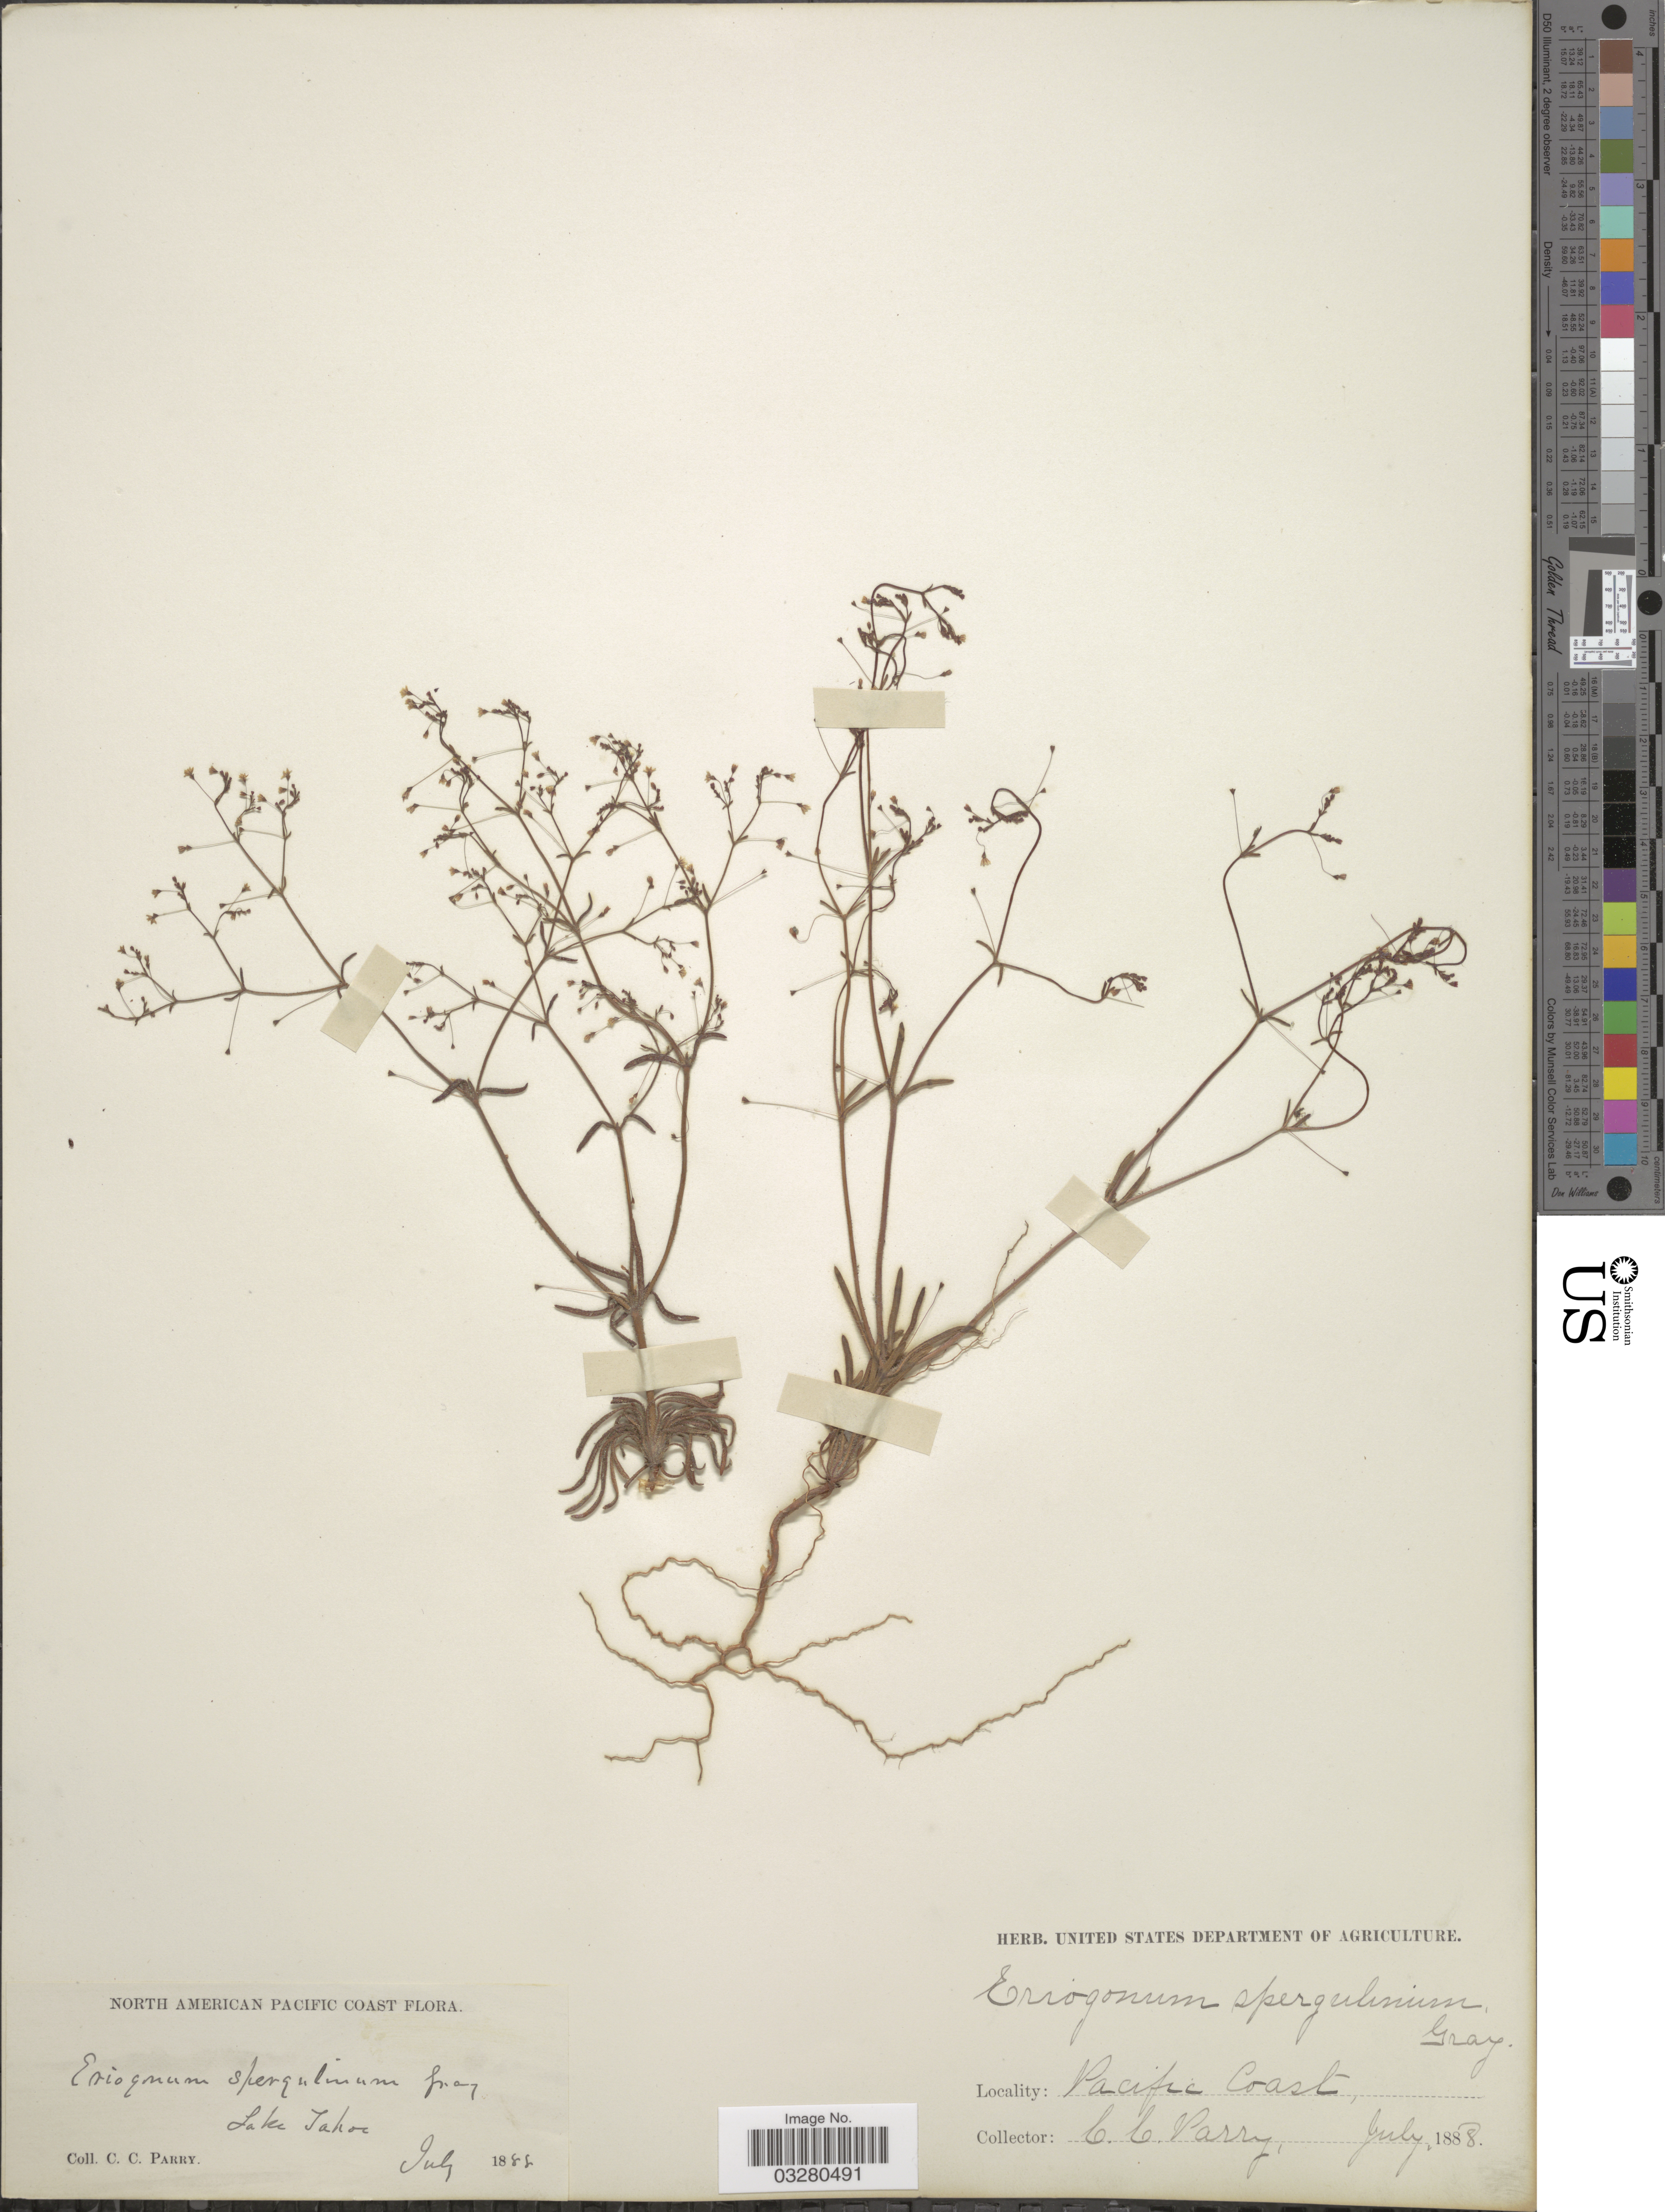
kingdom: Plantae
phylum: Tracheophyta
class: Magnoliopsida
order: Caryophyllales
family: Polygonaceae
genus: Eriogonum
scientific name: Eriogonum spergulinum var. reddingianum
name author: (M.E. Jones) J.T. Howell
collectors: C. C. Parry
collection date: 1888-07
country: United States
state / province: California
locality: North American Pacific Coast. Lake Tahoe.